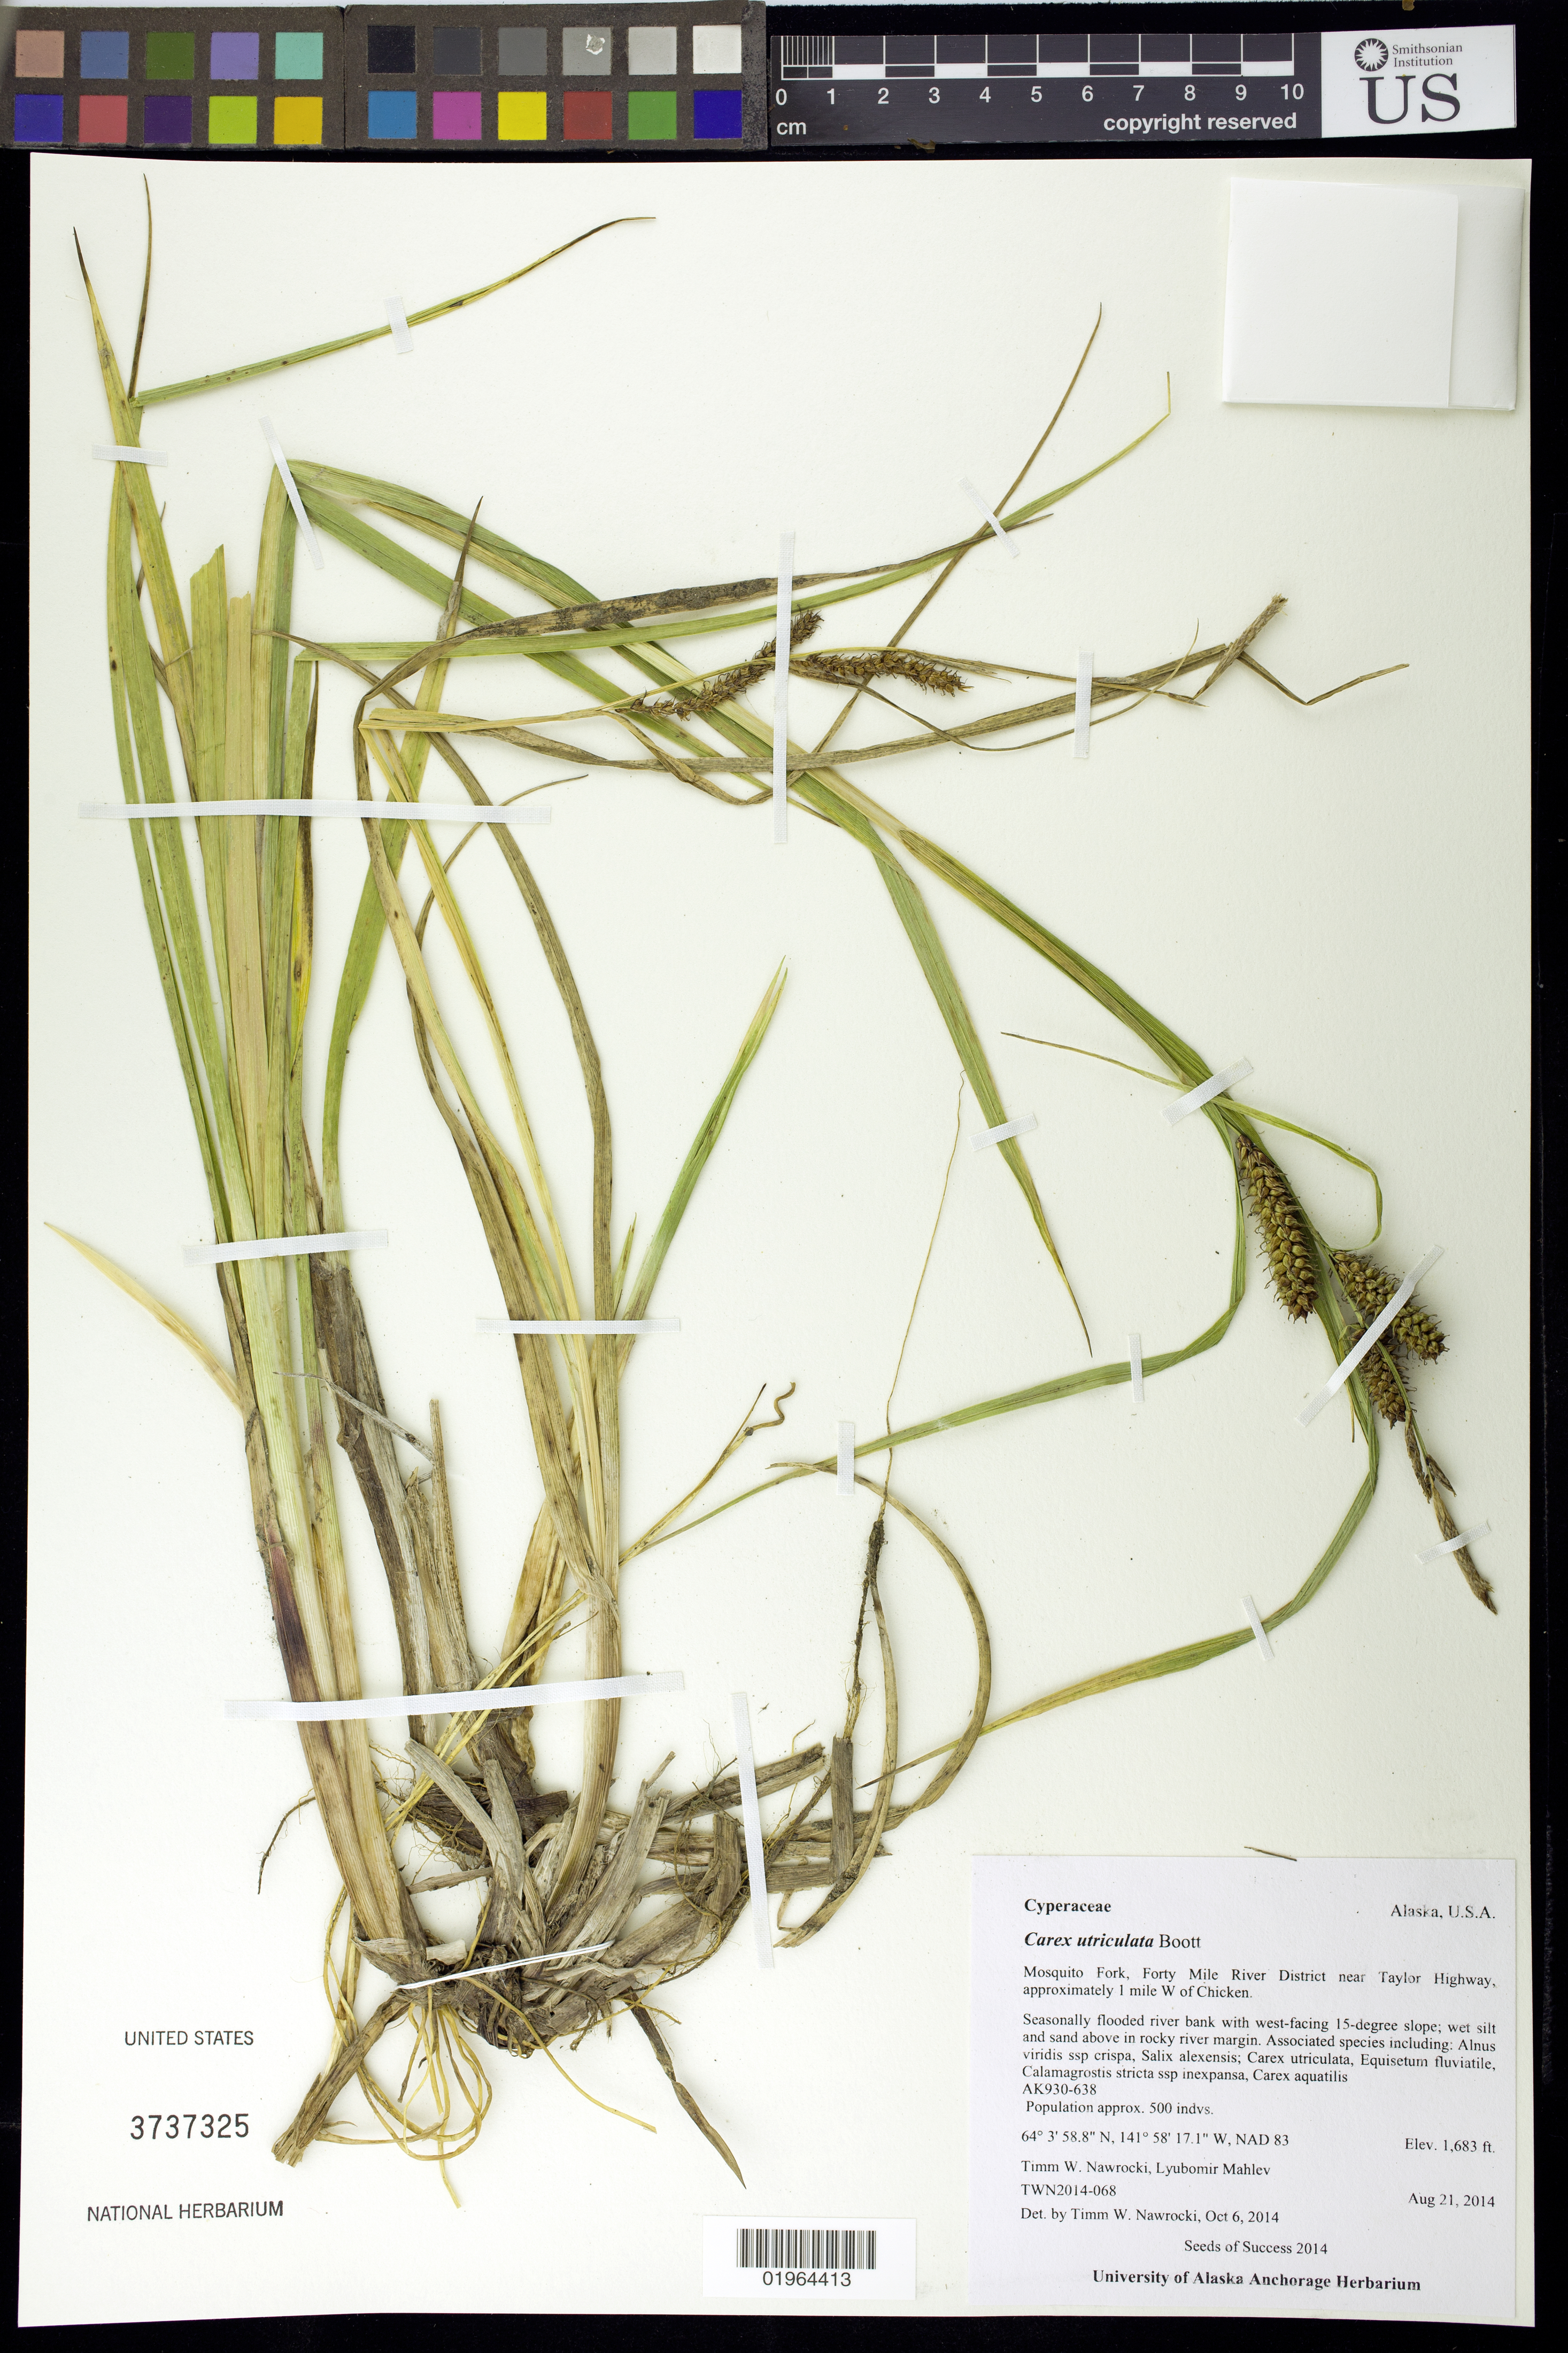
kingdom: Plantae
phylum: Tracheophyta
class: Liliopsida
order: Poales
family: Cyperaceae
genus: Carex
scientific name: Carex utriculata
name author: Boott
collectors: T. Nawrocki & L. Mahlev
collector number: TWN2014-068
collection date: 2014-08-21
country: United States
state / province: Alaska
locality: Mosquito Fork, Forty Mile River District near Taylor Hwy, 1 mi. W of Chicken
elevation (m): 513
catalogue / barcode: US 3737325